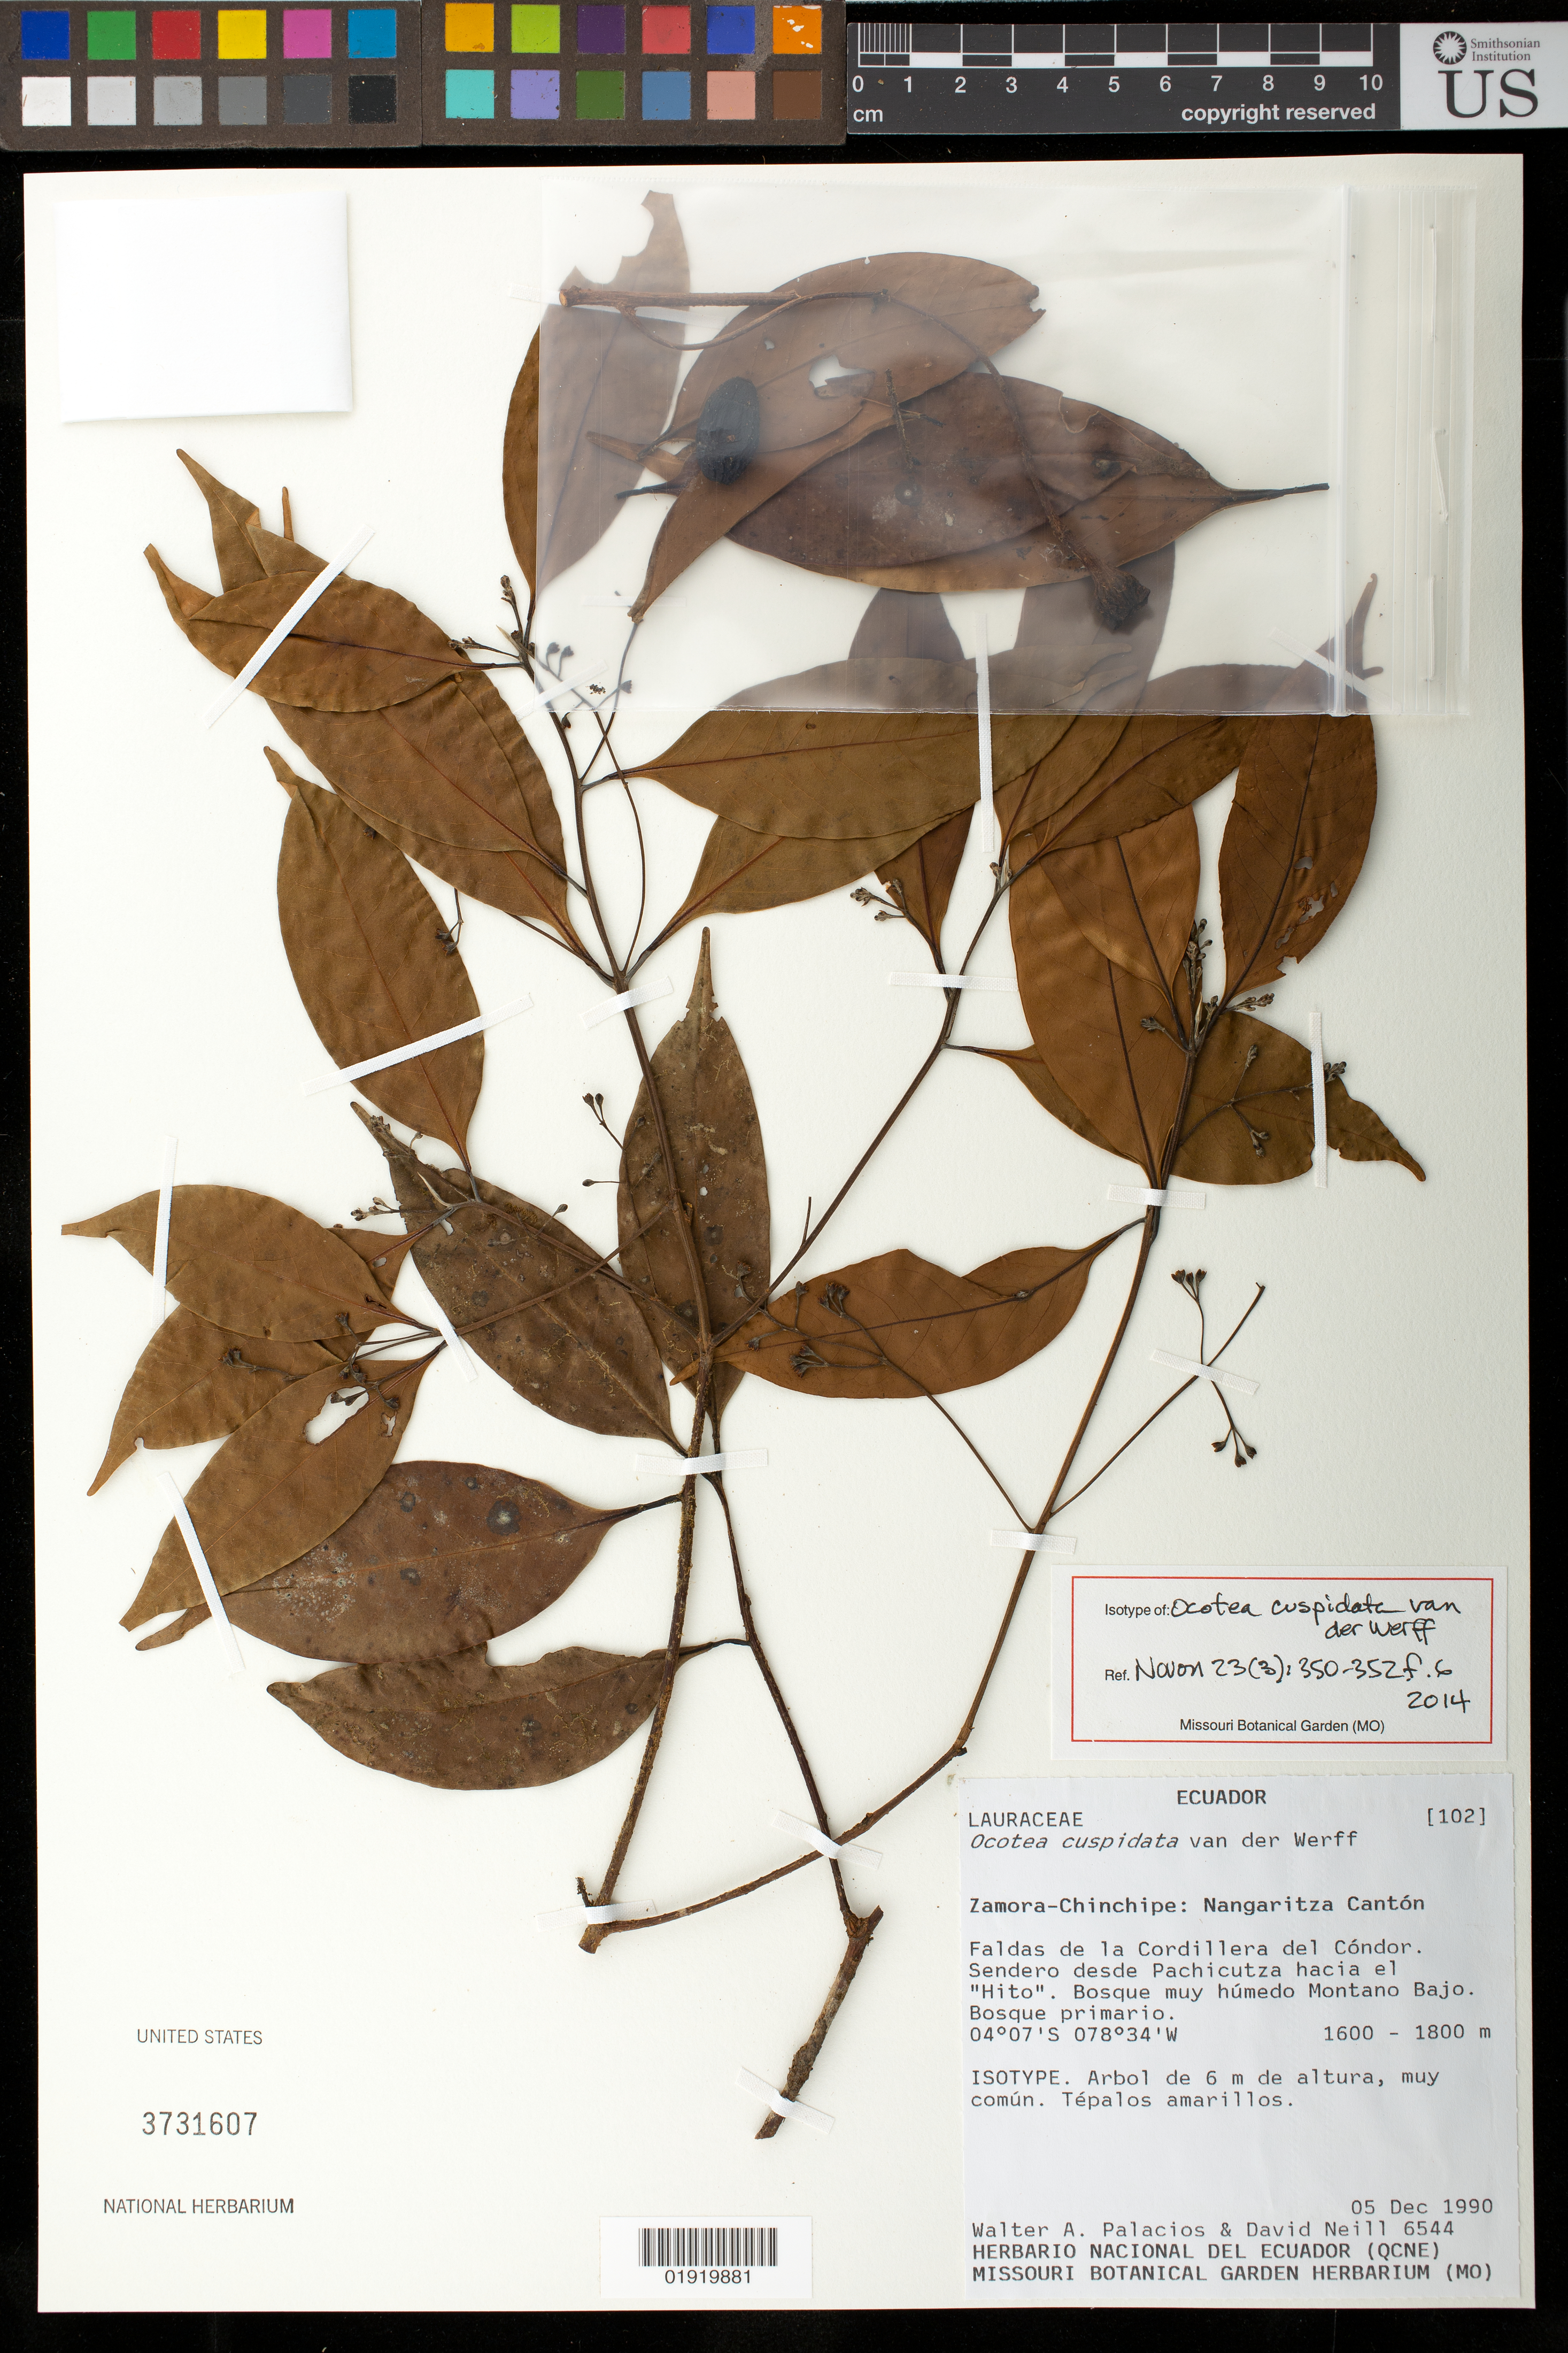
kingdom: Plantae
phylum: Tracheophyta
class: Magnoliopsida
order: Laurales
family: Lauraceae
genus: Ocotea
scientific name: Ocotea cuspidata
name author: van der Werff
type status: Isotype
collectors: W. Palacios & D. Neill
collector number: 6544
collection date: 1990-12-05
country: Ecuador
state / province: Zamora-Chinchipe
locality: Zamora-Chinchipe: Nangaritza Cantón. Faldas de la Cordillera del Cóndor. Sendero desde Pachicutza hacia el 'Hito'. Bosque muy húmedo Montano Bajo.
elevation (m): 1600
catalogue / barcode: US 3731607